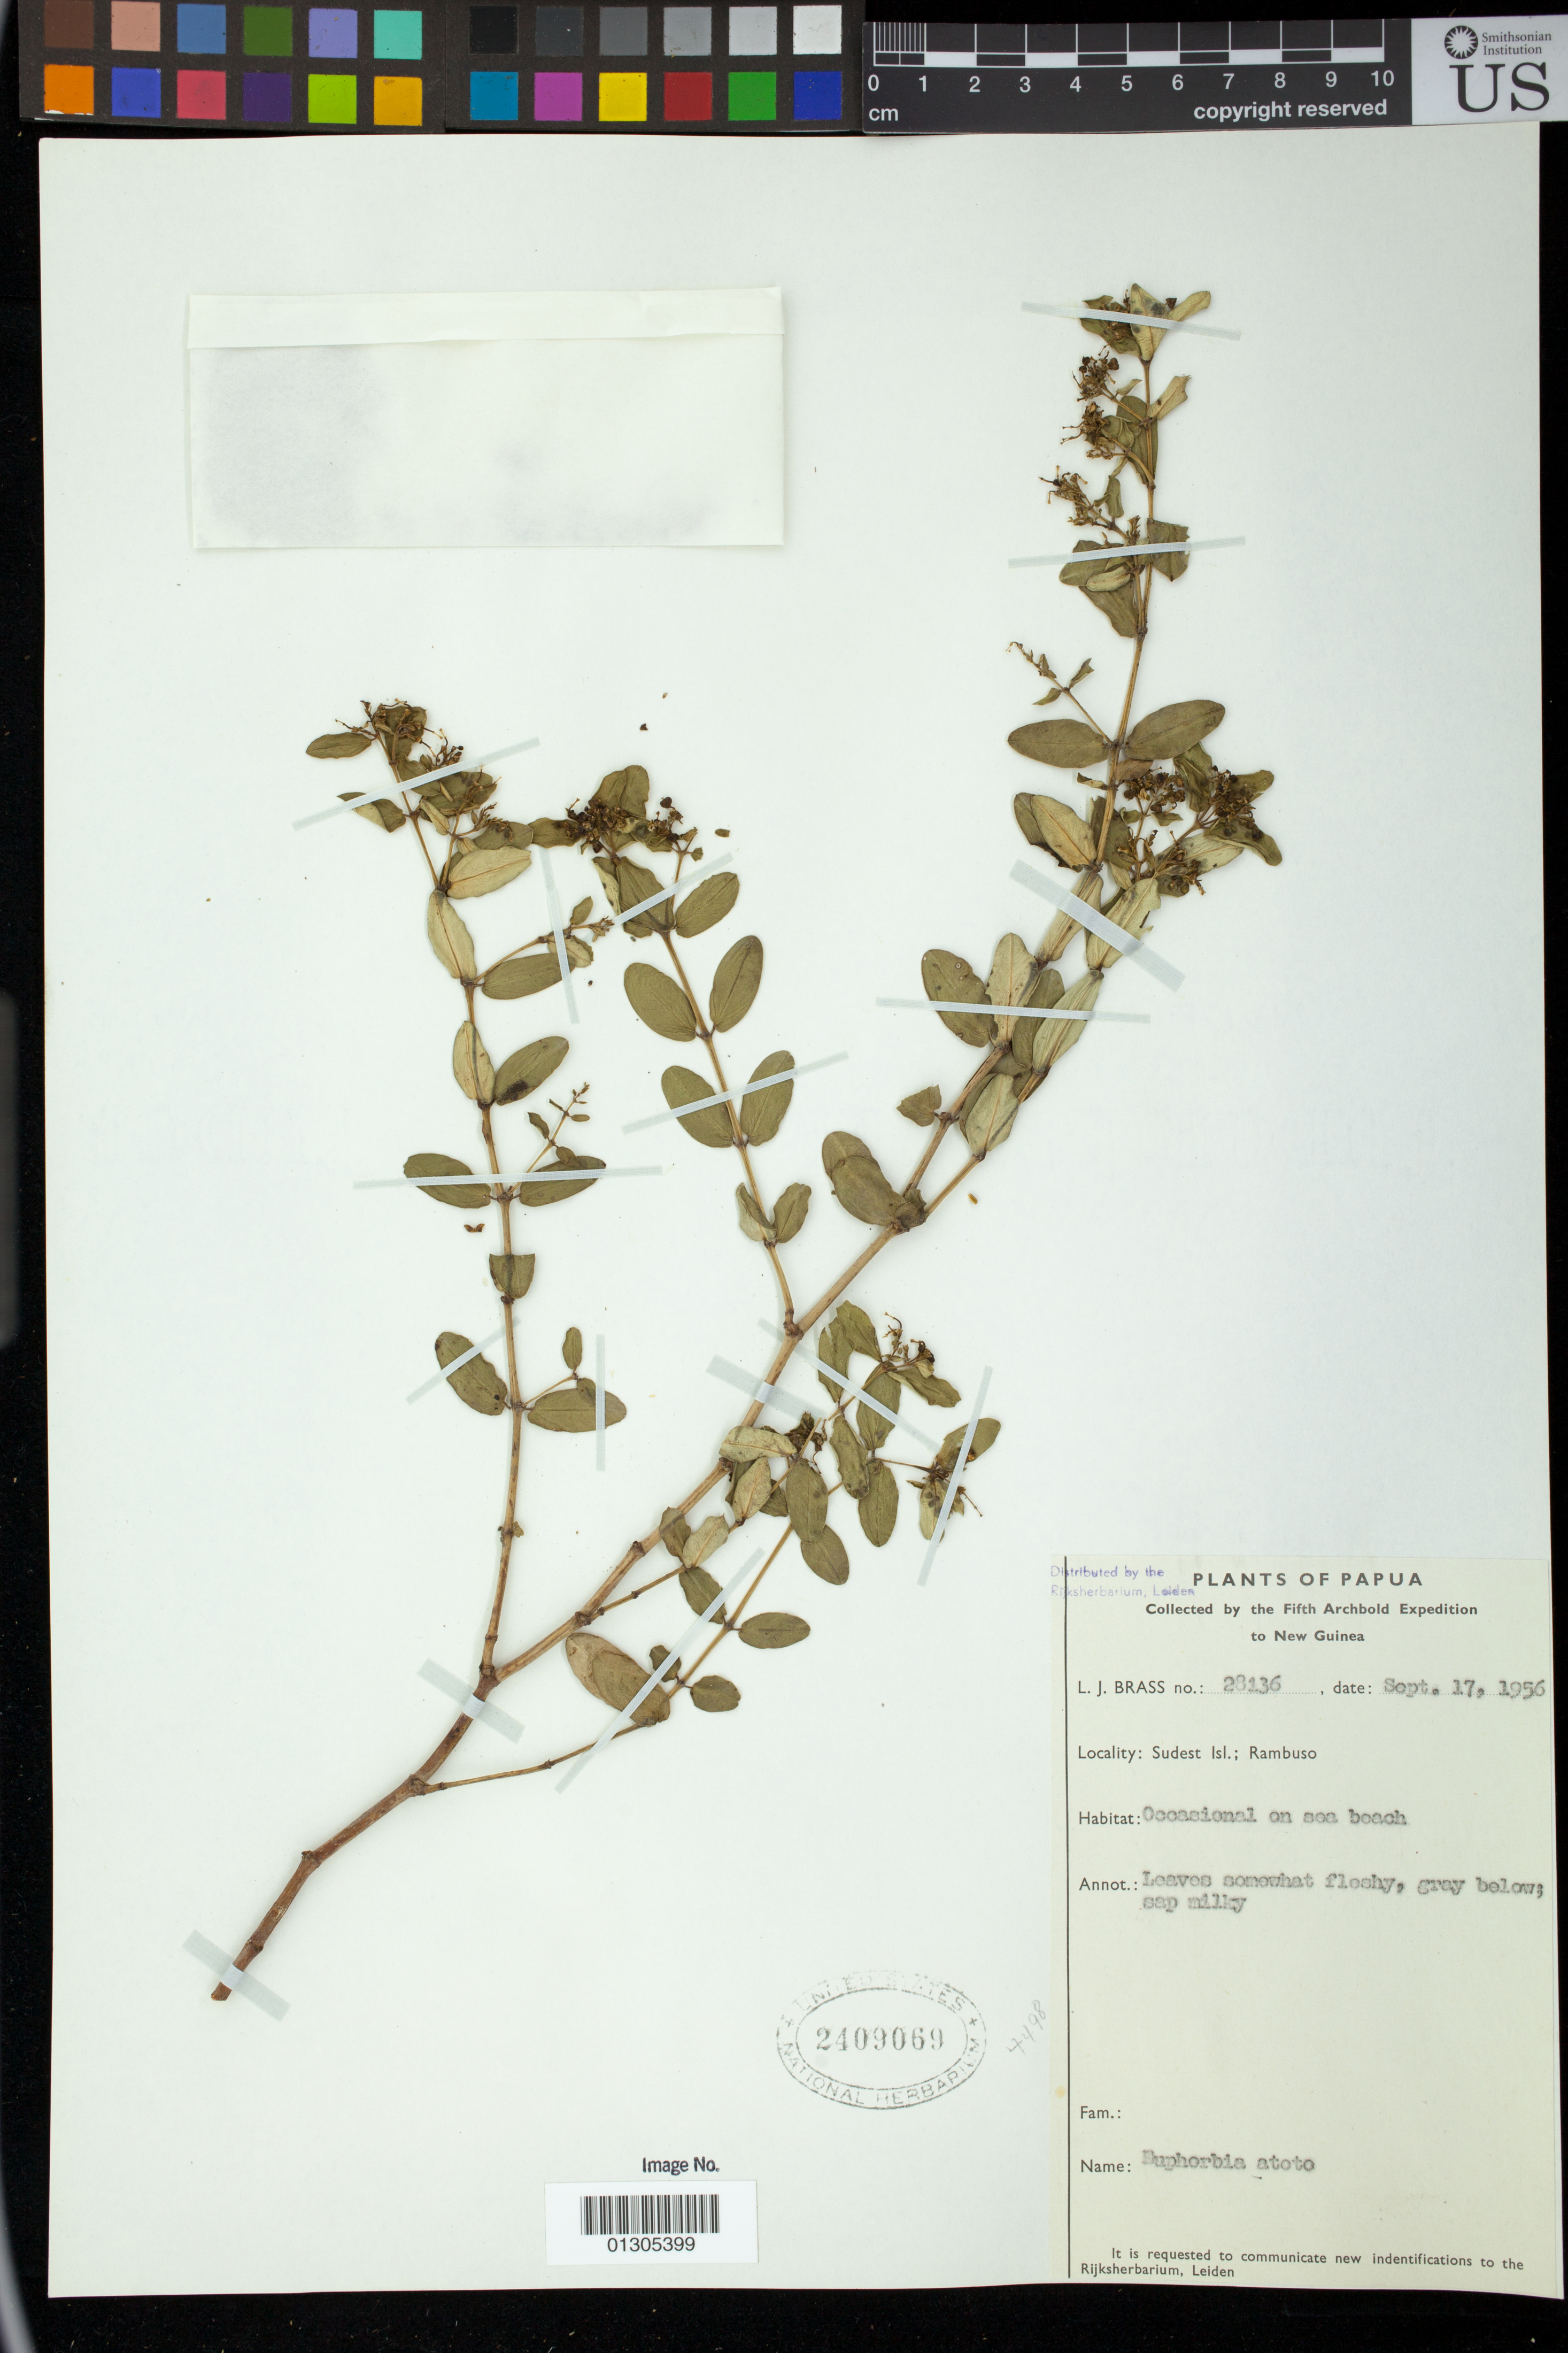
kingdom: Plantae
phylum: Tracheophyta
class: Magnoliopsida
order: Malpighiales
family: Euphorbiaceae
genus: Euphorbia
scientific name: Euphorbia chamissonis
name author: (Klotzsch ex Klotzsch & Garcke) Boiss.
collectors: L. J. Brass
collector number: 28136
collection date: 1956-09-17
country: Papua New Guinea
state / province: Milne Bay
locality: Sudest Isl.; Rambuso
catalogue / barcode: US 2409069